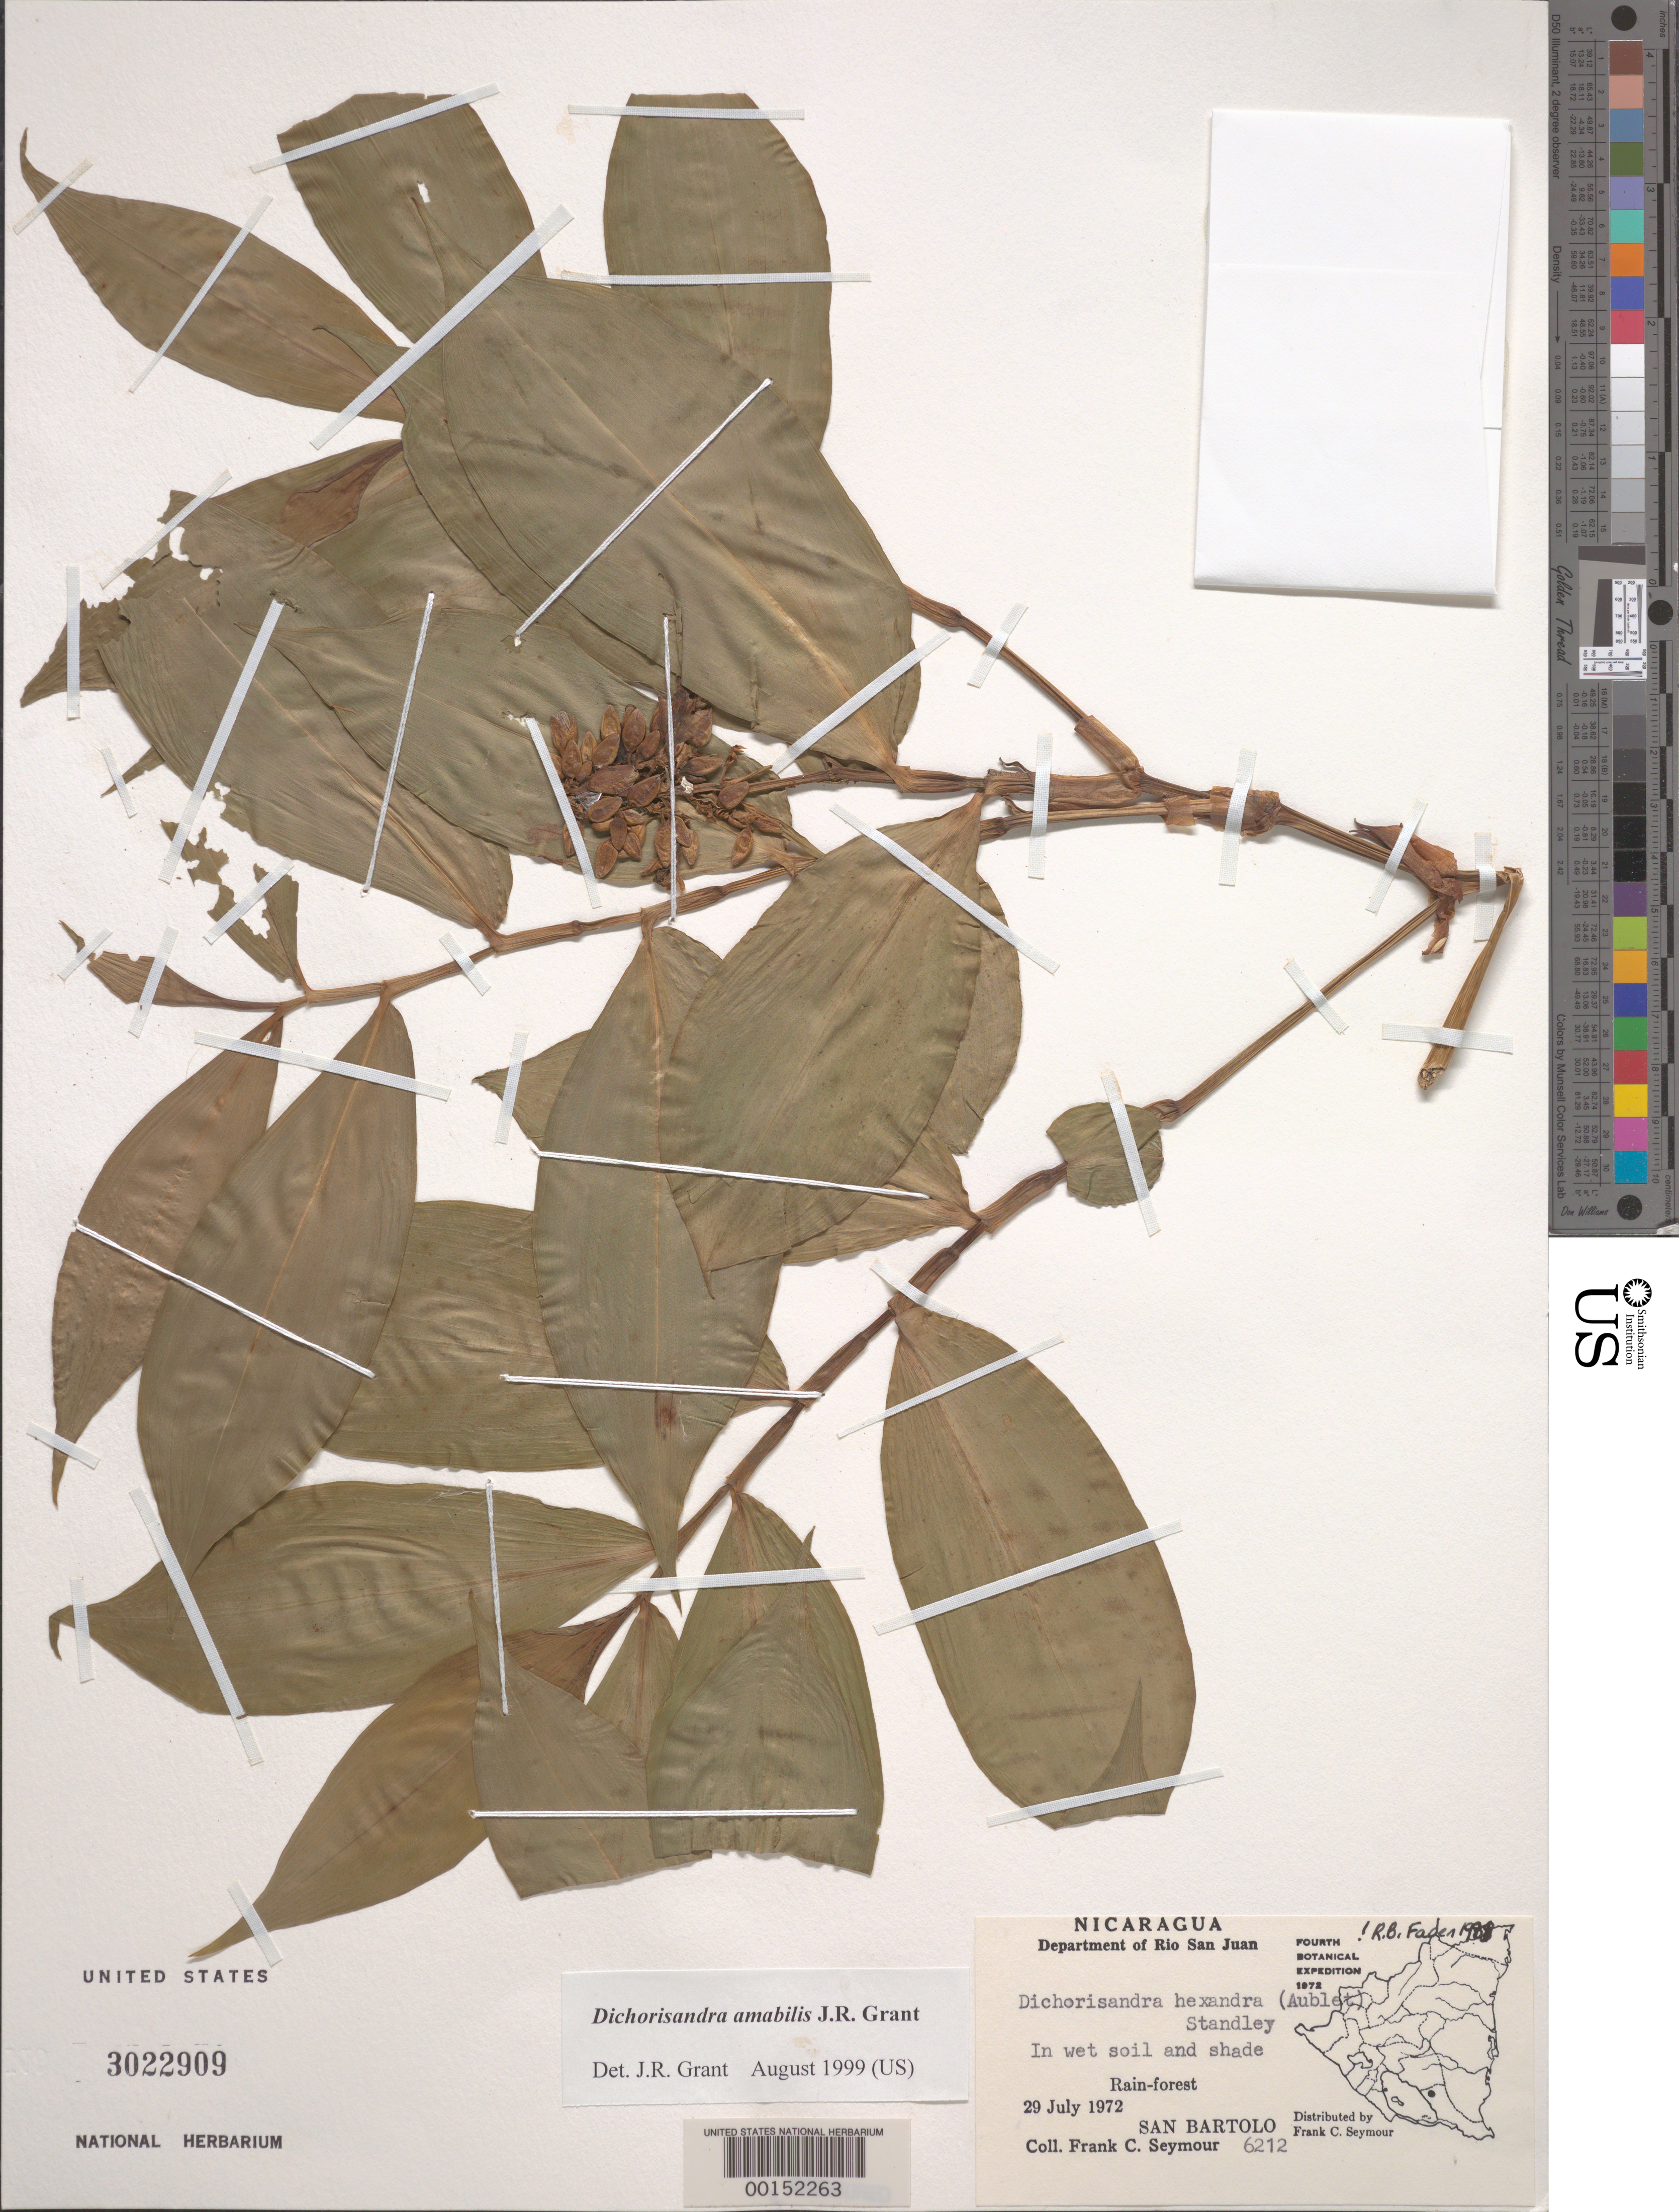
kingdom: Plantae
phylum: Tracheophyta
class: Liliopsida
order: Commelinales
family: Commelinaceae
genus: Dichorisandra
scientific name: Dichorisandra hexandra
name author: (Aubl.) Standl.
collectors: F. C. Seymour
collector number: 6212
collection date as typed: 29 Jul 1972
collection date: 1972-07-29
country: Nicaragua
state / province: Río San Juan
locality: San bartolo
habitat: Shaded, wet soil; rainforest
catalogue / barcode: US 3022909